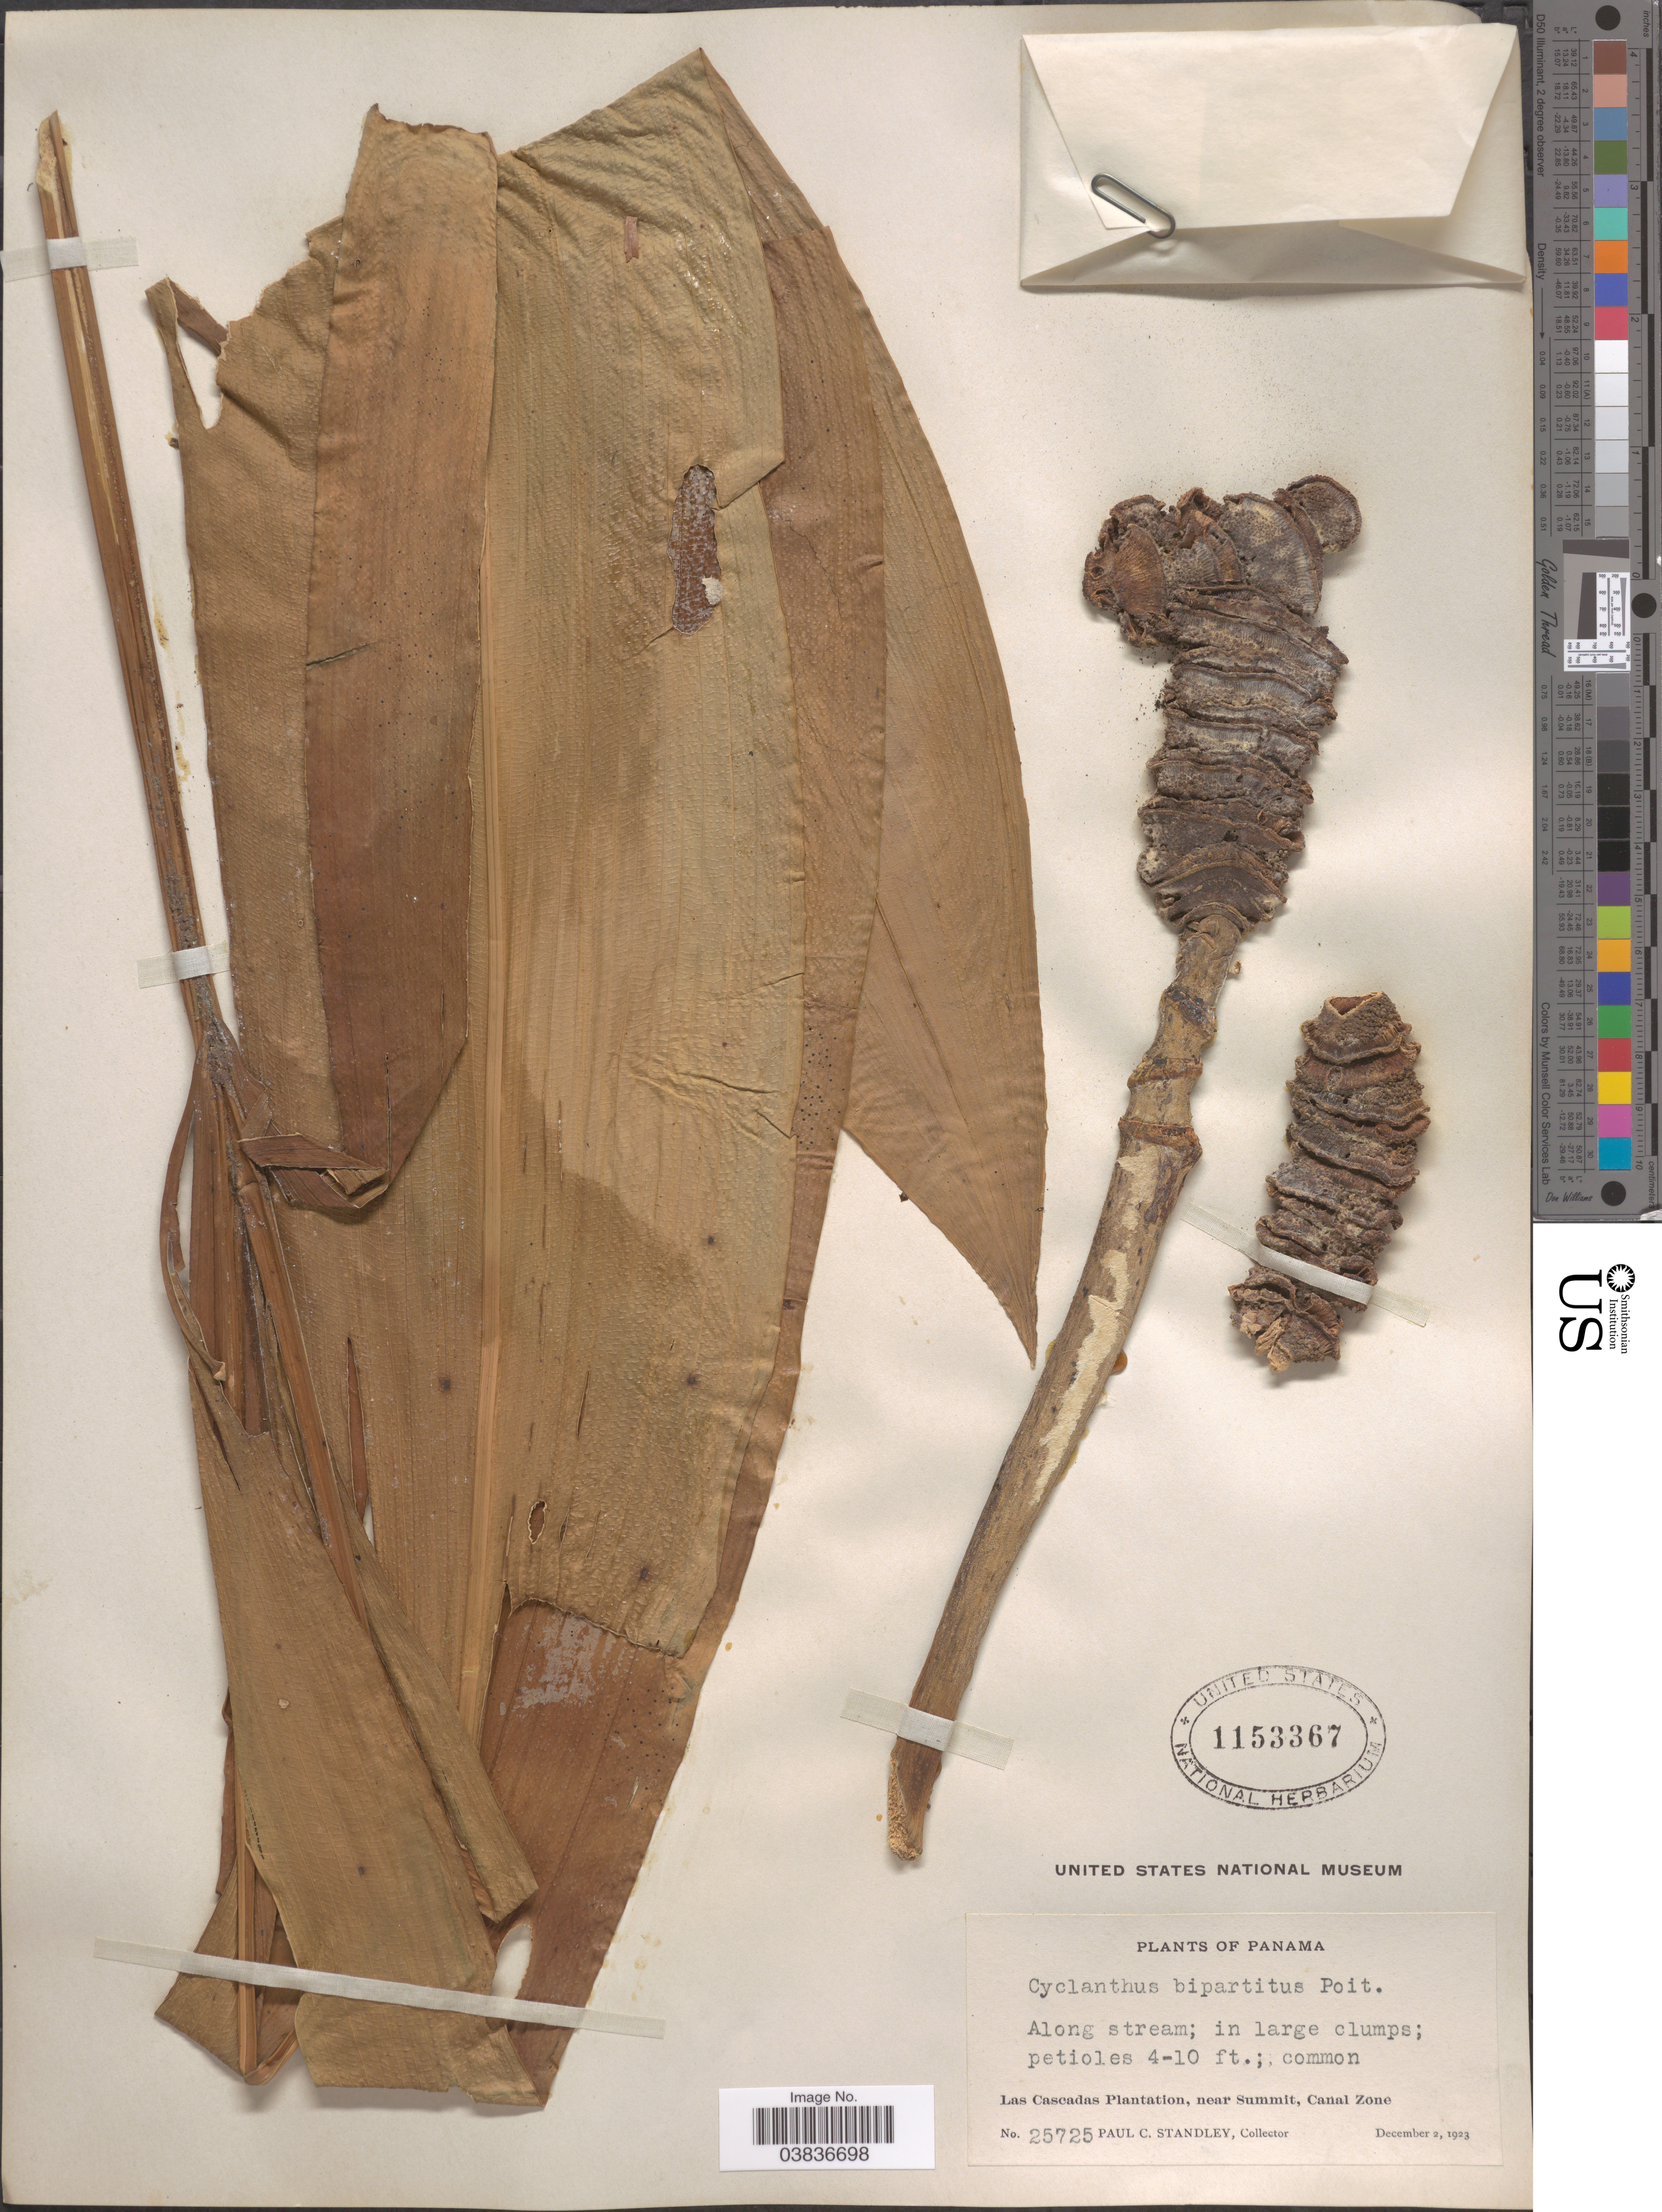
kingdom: Plantae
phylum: Tracheophyta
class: Liliopsida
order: Pandanales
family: Cyclanthaceae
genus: Cyclanthus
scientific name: Cyclanthus bipartitus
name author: Poit. ex A. Rich.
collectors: P. C. Standley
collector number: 25725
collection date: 1923-12-02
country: Panama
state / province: Colón / Panamá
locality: Las Cascadas Plantation, near Summit, Canal Zone.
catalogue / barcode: US 1153367